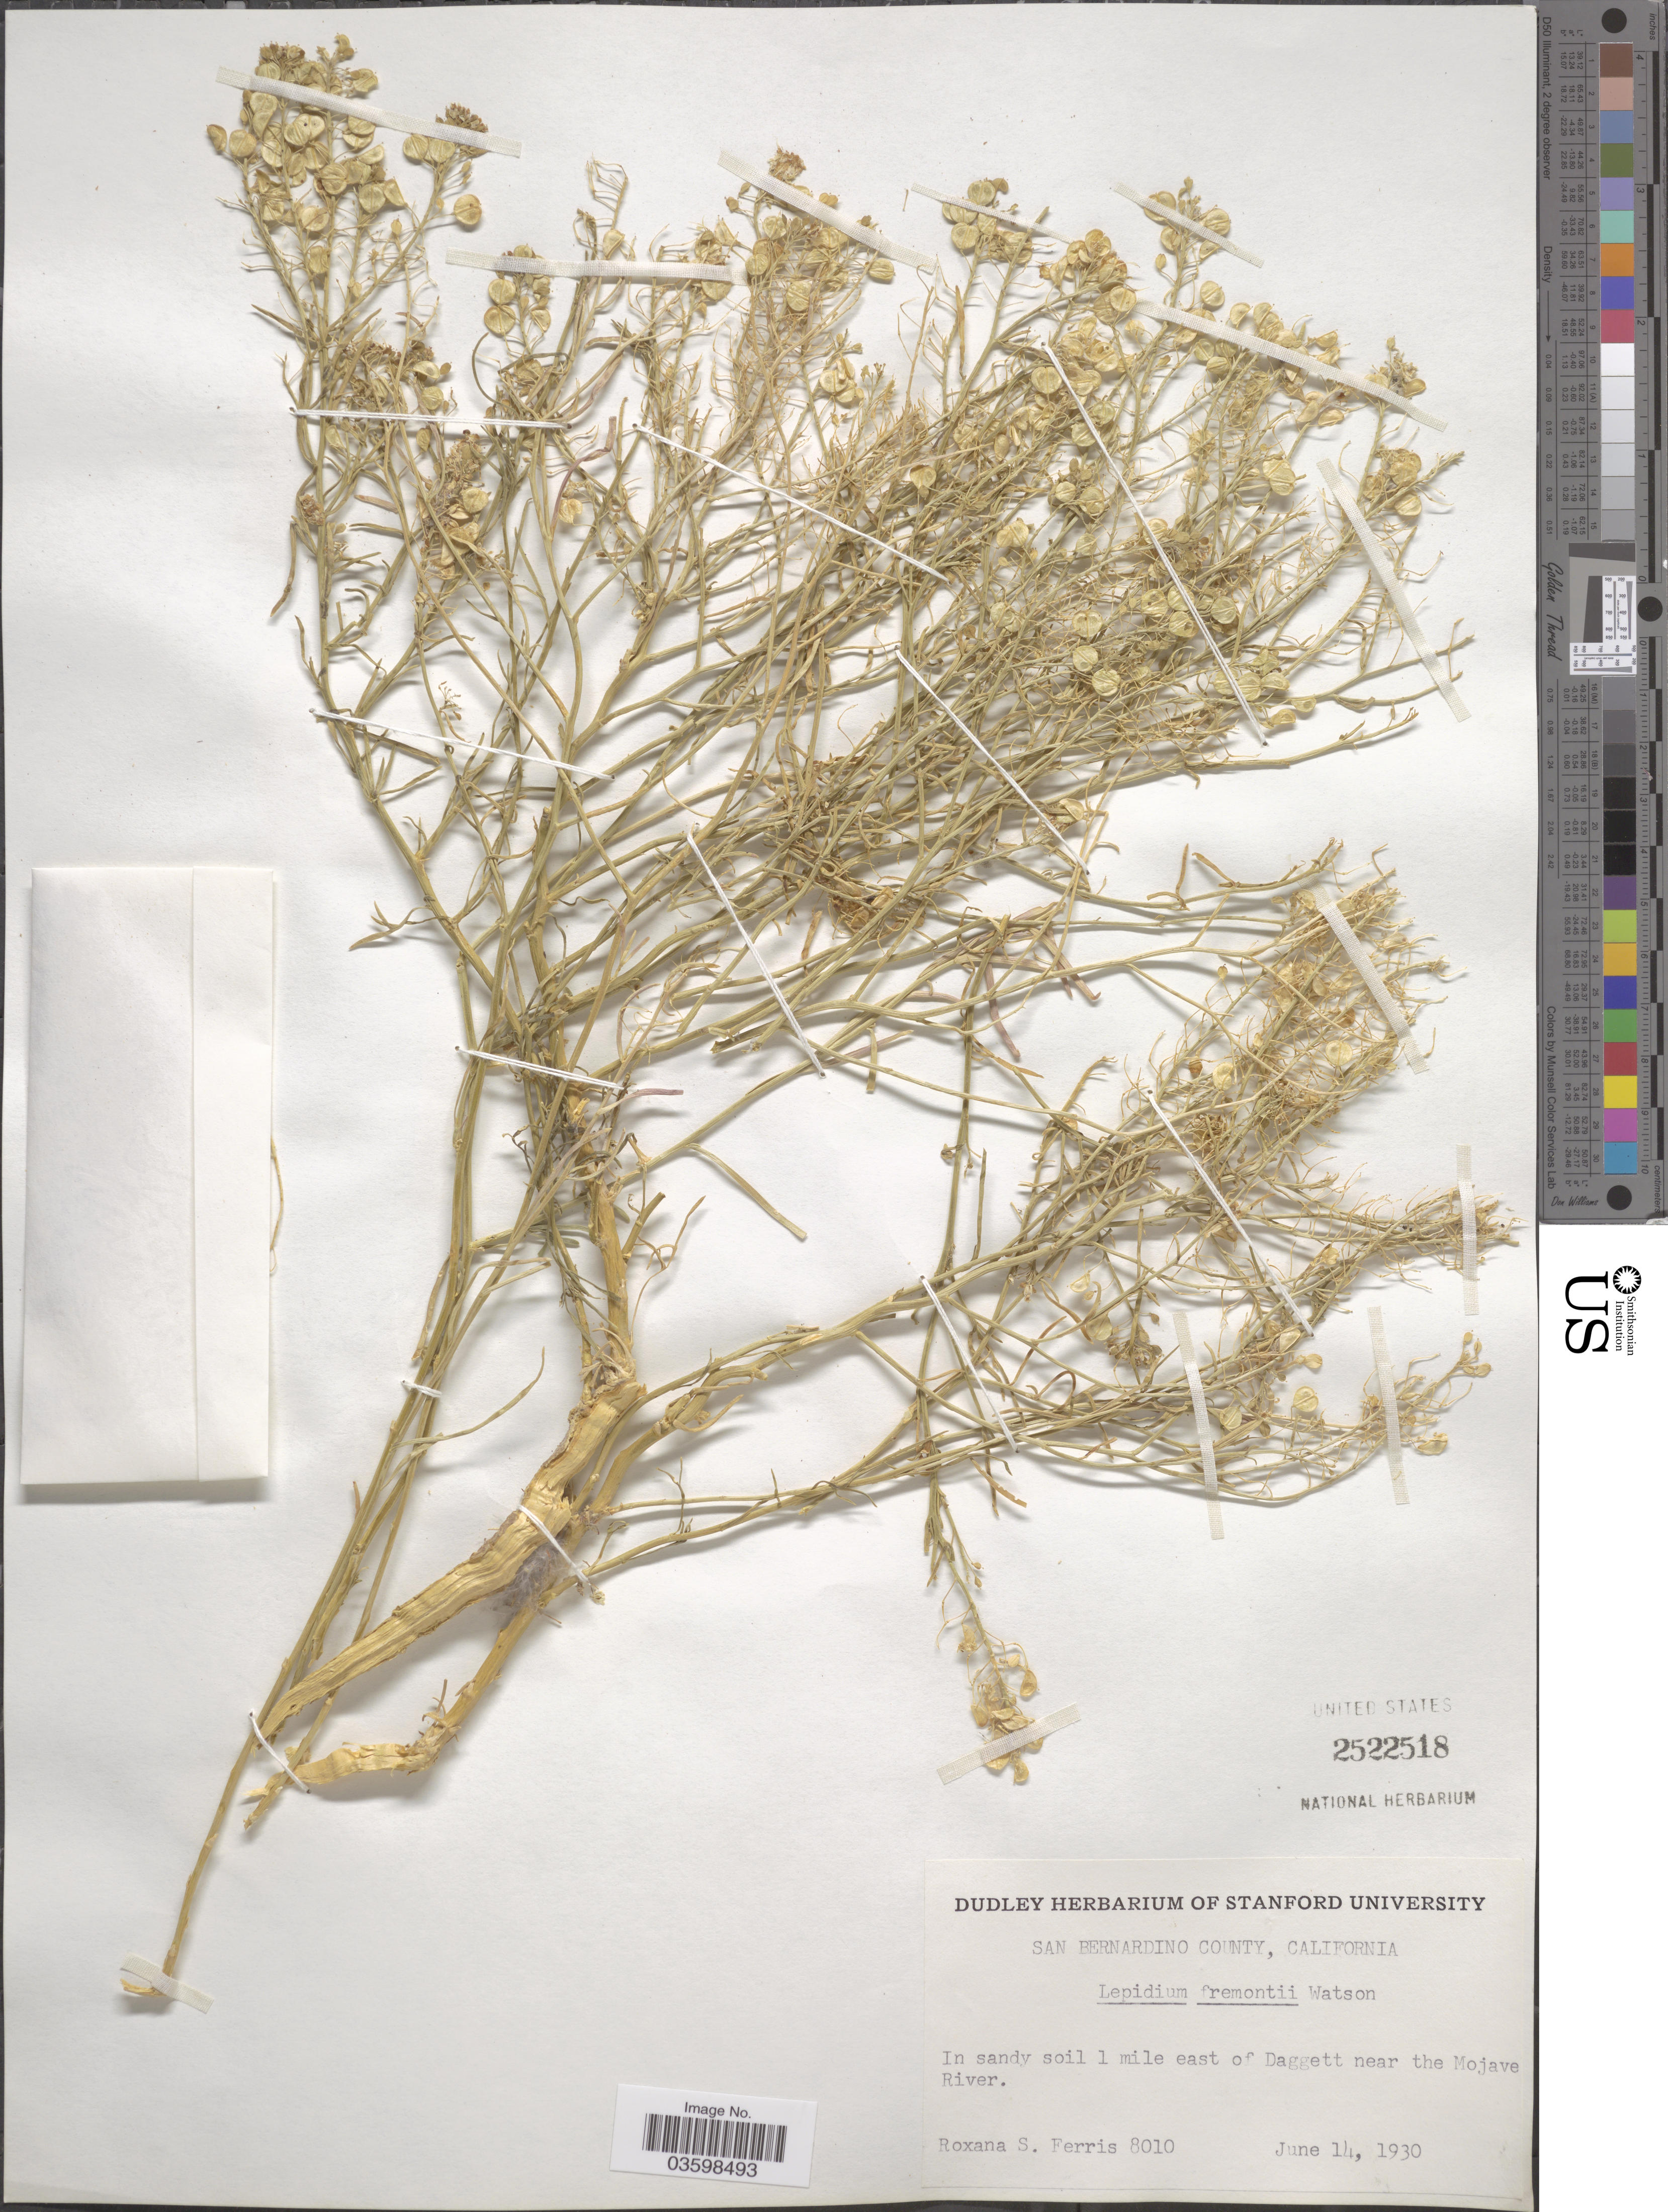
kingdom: Plantae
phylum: Tracheophyta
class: Magnoliopsida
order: Brassicales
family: Brassicaceae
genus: Lepidium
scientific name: Lepidium fremontii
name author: S. Watson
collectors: R. S. Ferris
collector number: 8010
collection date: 1930-06-14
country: United States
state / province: California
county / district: San Bernardino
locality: San Bernardino County. In sandy soil 1 mile east of Daggett near the Mojave River.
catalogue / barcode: US 2522518